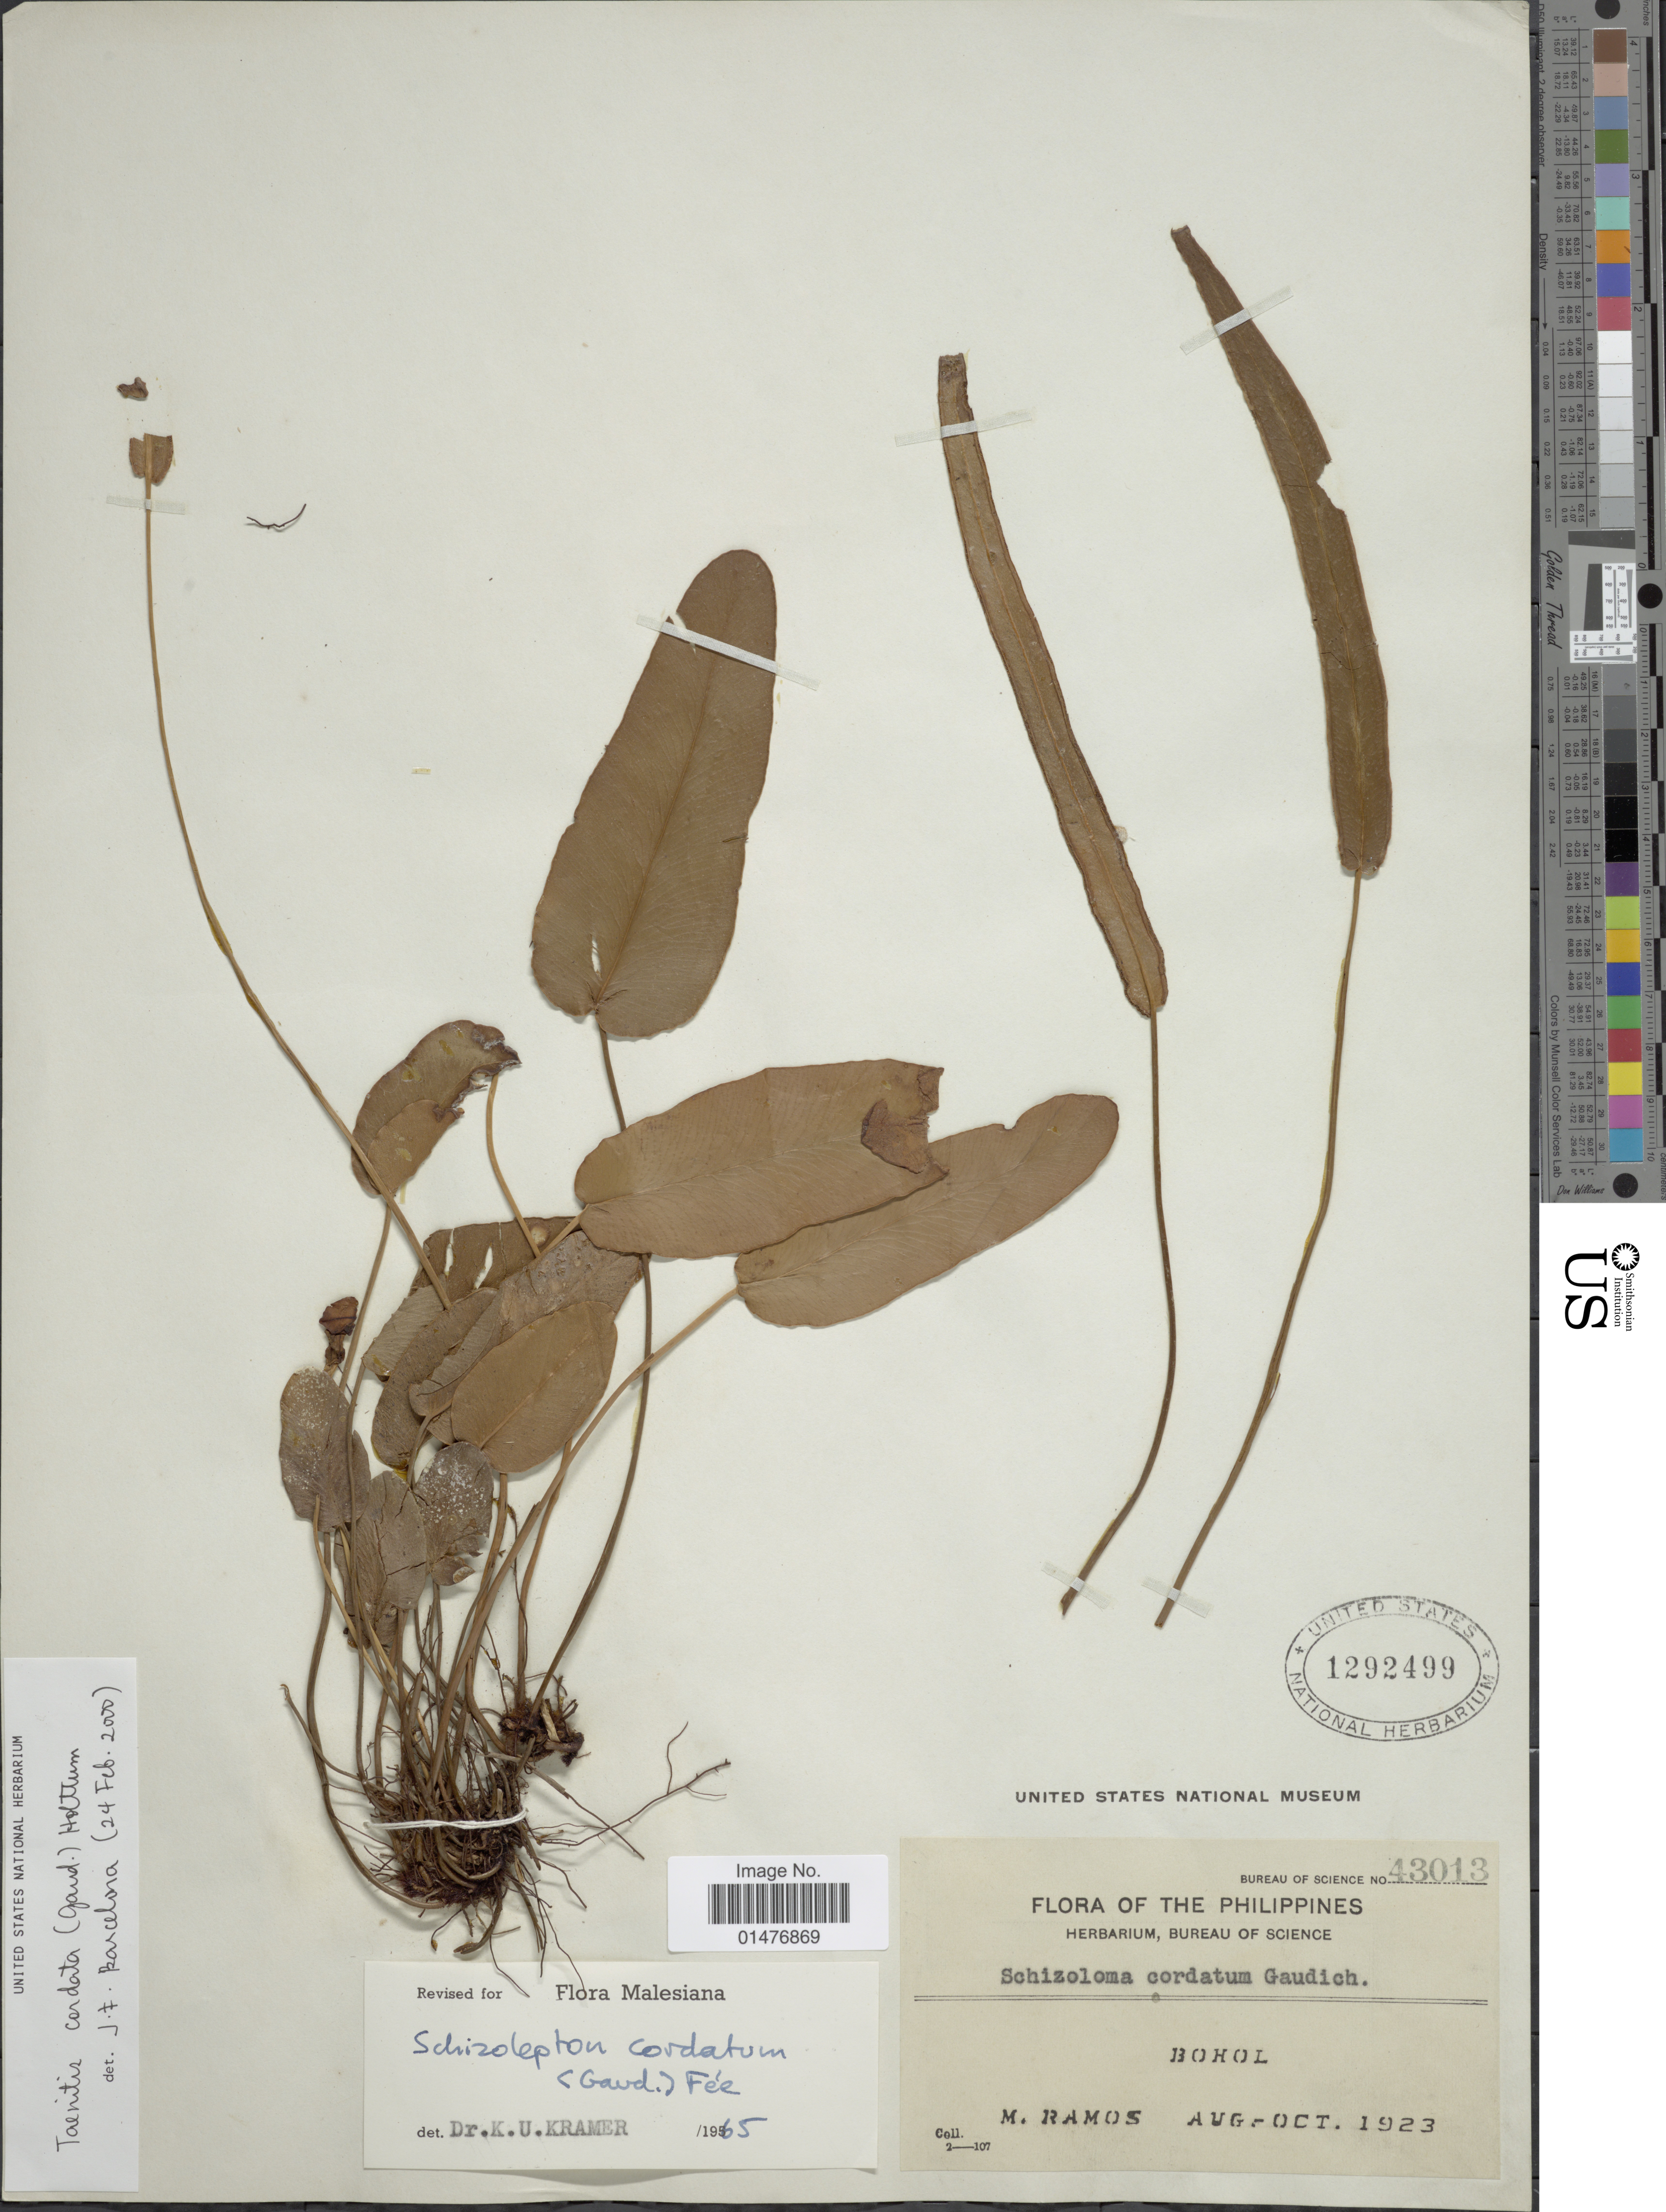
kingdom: Plantae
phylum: Tracheophyta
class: Polypodiopsida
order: Polypodiales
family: Pteridaceae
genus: Taenitis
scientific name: Taenitis cordata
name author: (Gaudich.) Holttum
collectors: M. Ramos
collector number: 43013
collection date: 1923-08/1923-10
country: Philippines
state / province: Central Visayas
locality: Bohol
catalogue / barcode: US 1292499